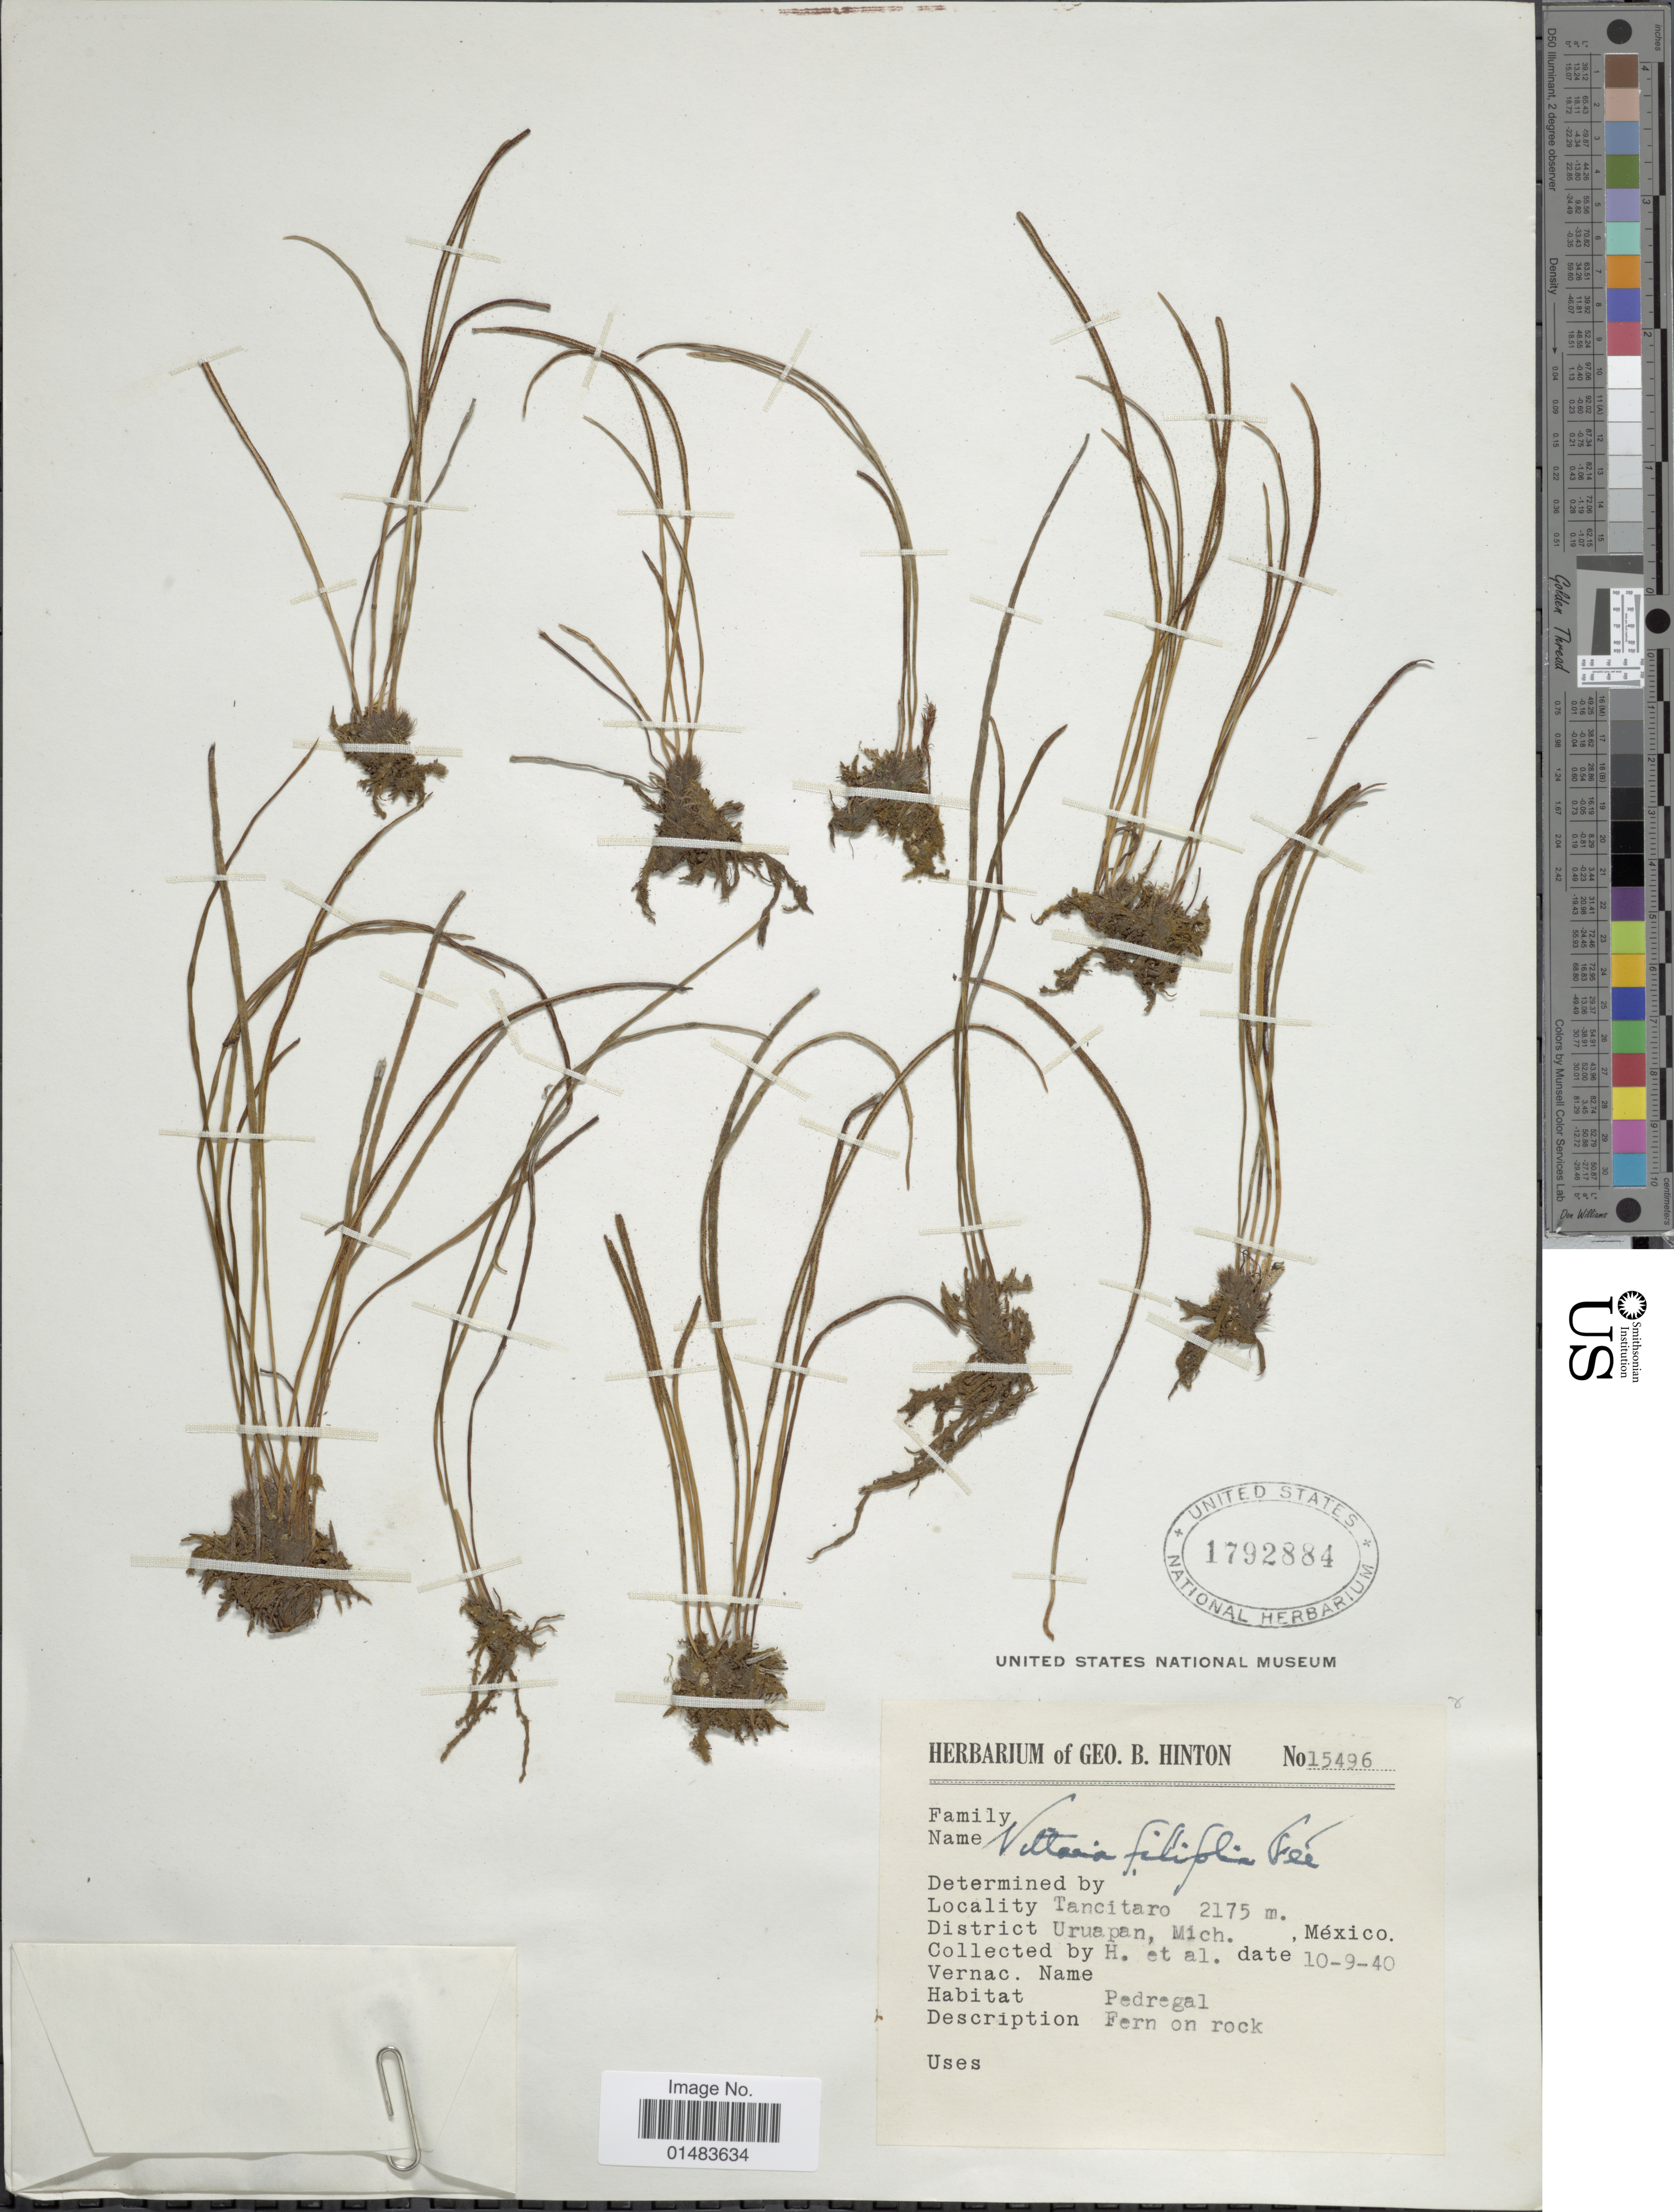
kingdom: Plantae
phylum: Tracheophyta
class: Polypodiopsida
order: Polypodiales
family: Pteridaceae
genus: Vittaria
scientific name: Vittaria graminifolia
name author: Kaulf.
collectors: G. B. Hinton & et al.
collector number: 15496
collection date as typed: Transcribed d/m/y: 9/10/40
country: Mexico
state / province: Michoacán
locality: Tancitaro, Uruapan, Mich, Pedregal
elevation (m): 2175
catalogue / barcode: US 1792884